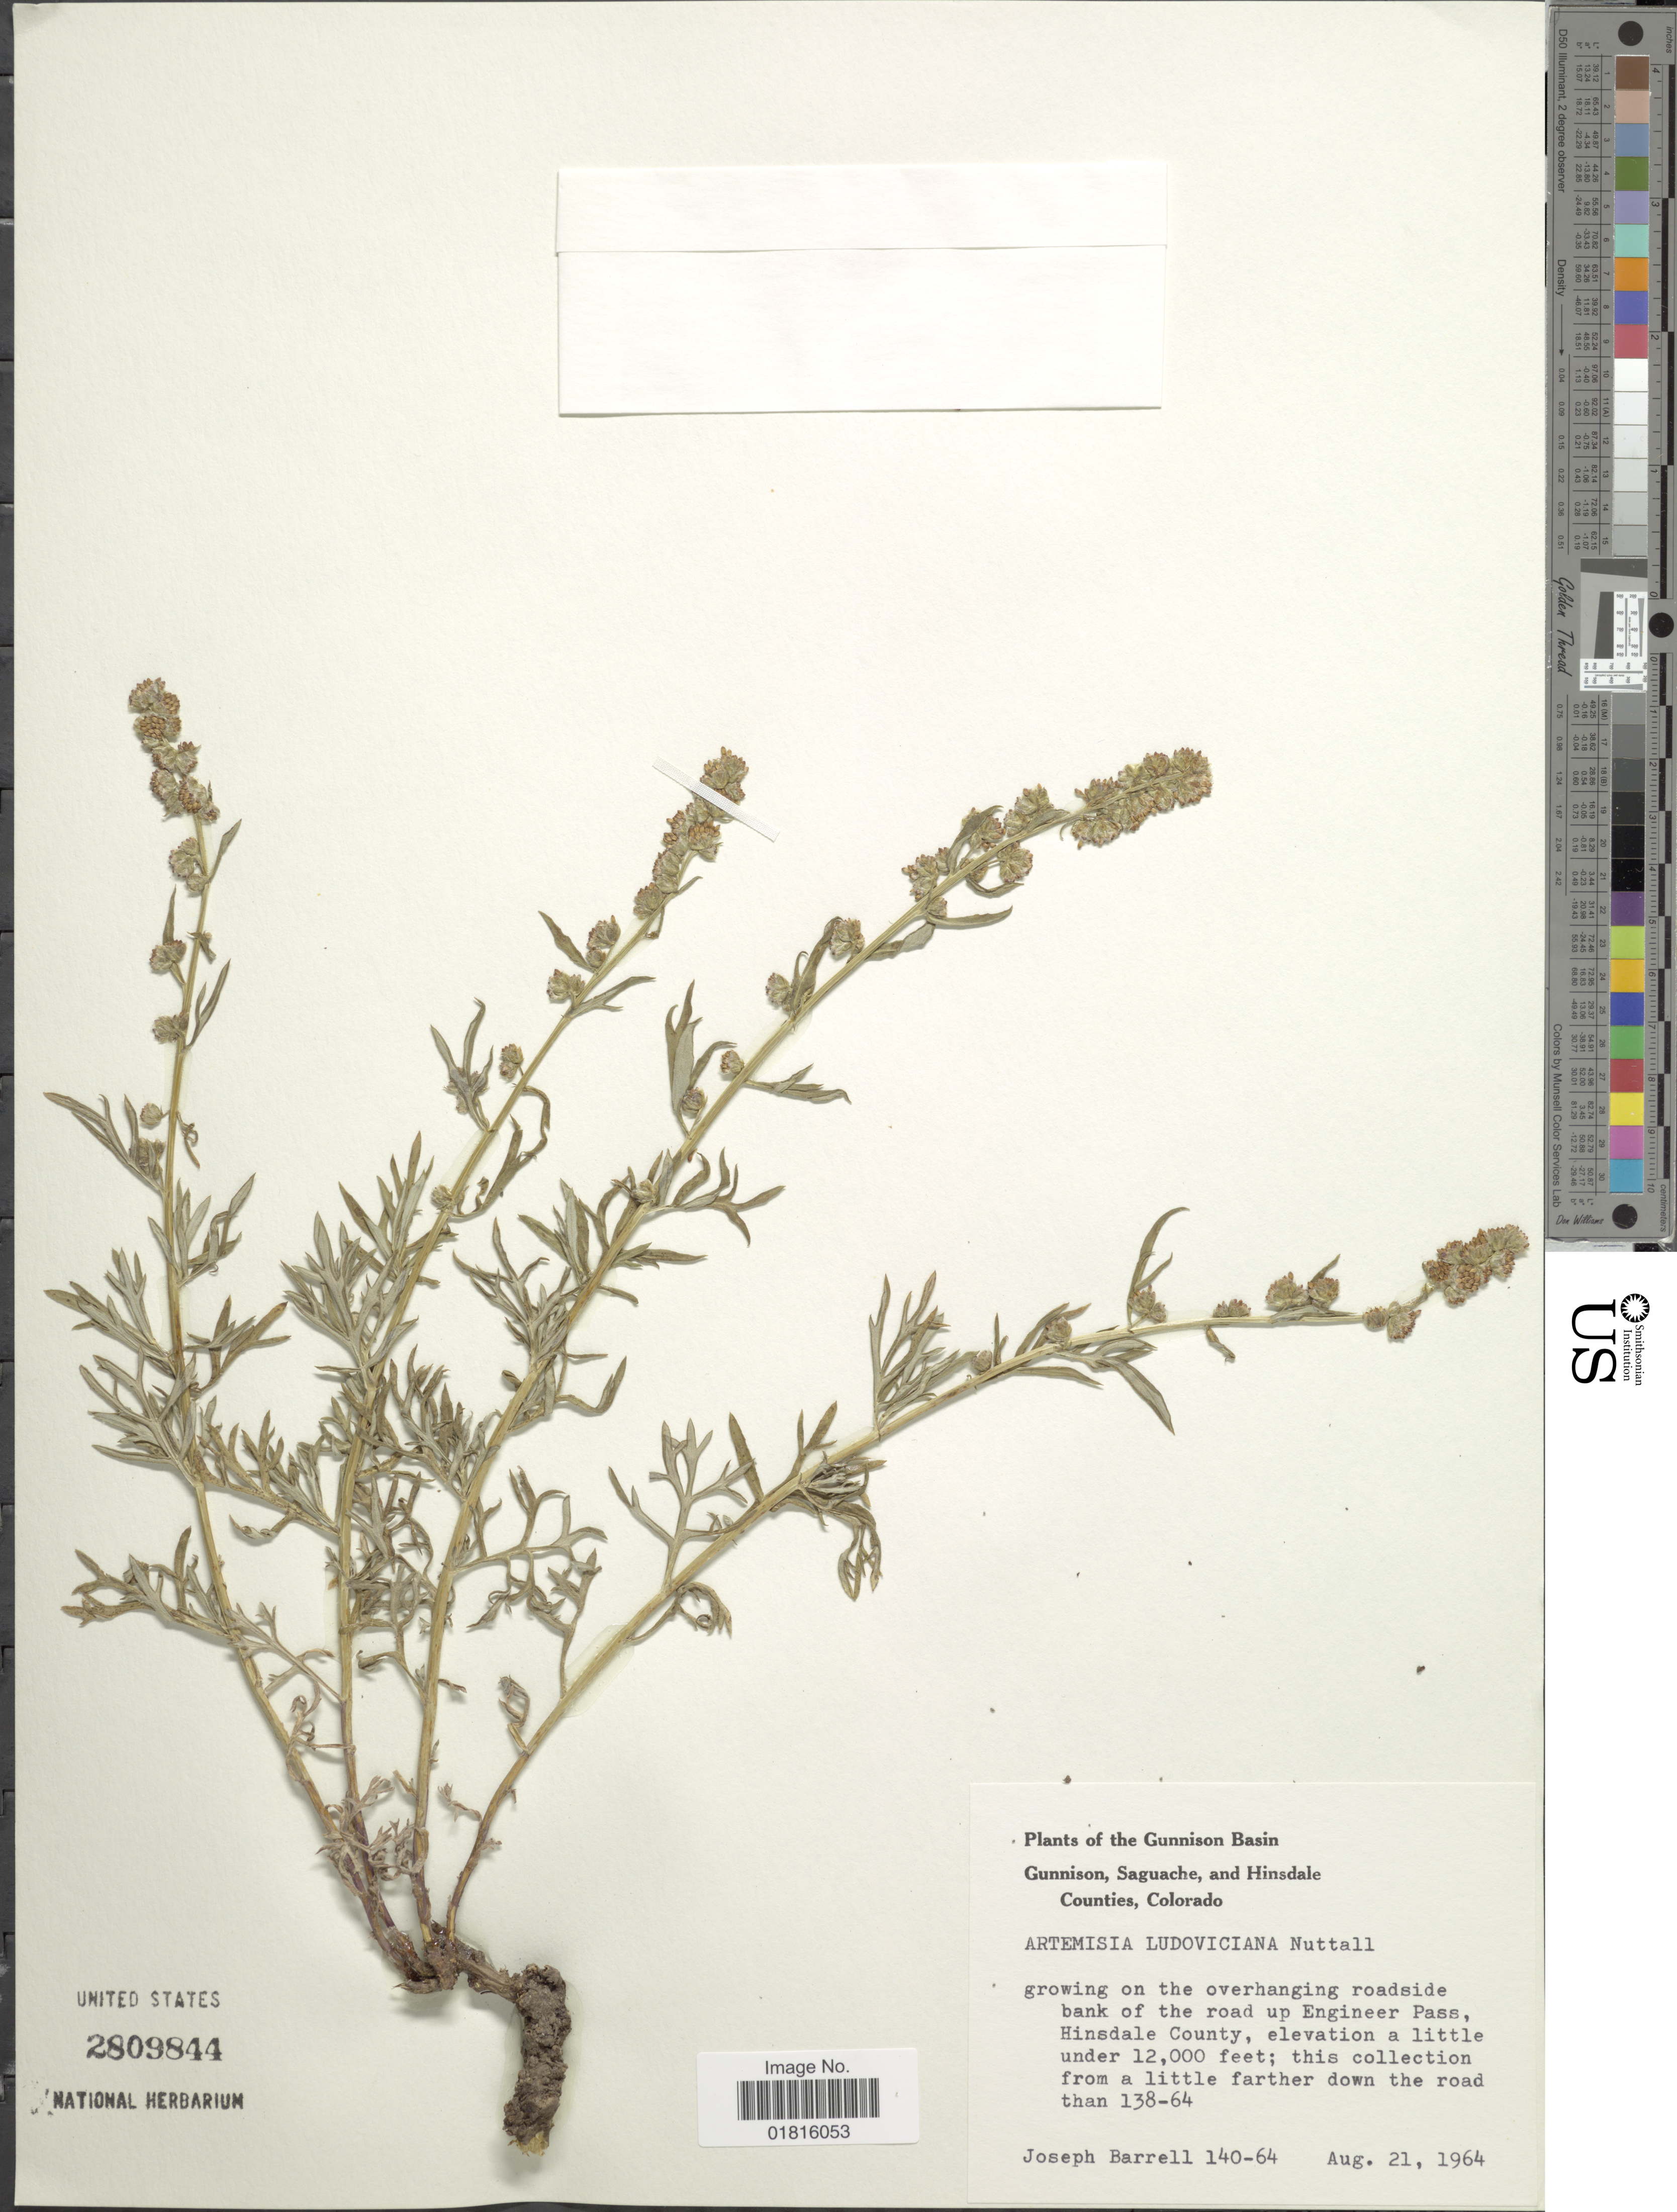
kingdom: Plantae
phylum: Tracheophyta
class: Magnoliopsida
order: Asterales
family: Asteraceae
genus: Artemisia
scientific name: Artemisia ludoviciana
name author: Nutt.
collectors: J. Barrell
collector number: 140-64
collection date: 1964-08-21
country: United States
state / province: Colorado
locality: The Gunnison Basin, overhanging roadside bank of the road up Engineer Pass, Hinsdale County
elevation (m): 3658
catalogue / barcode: US 2809844